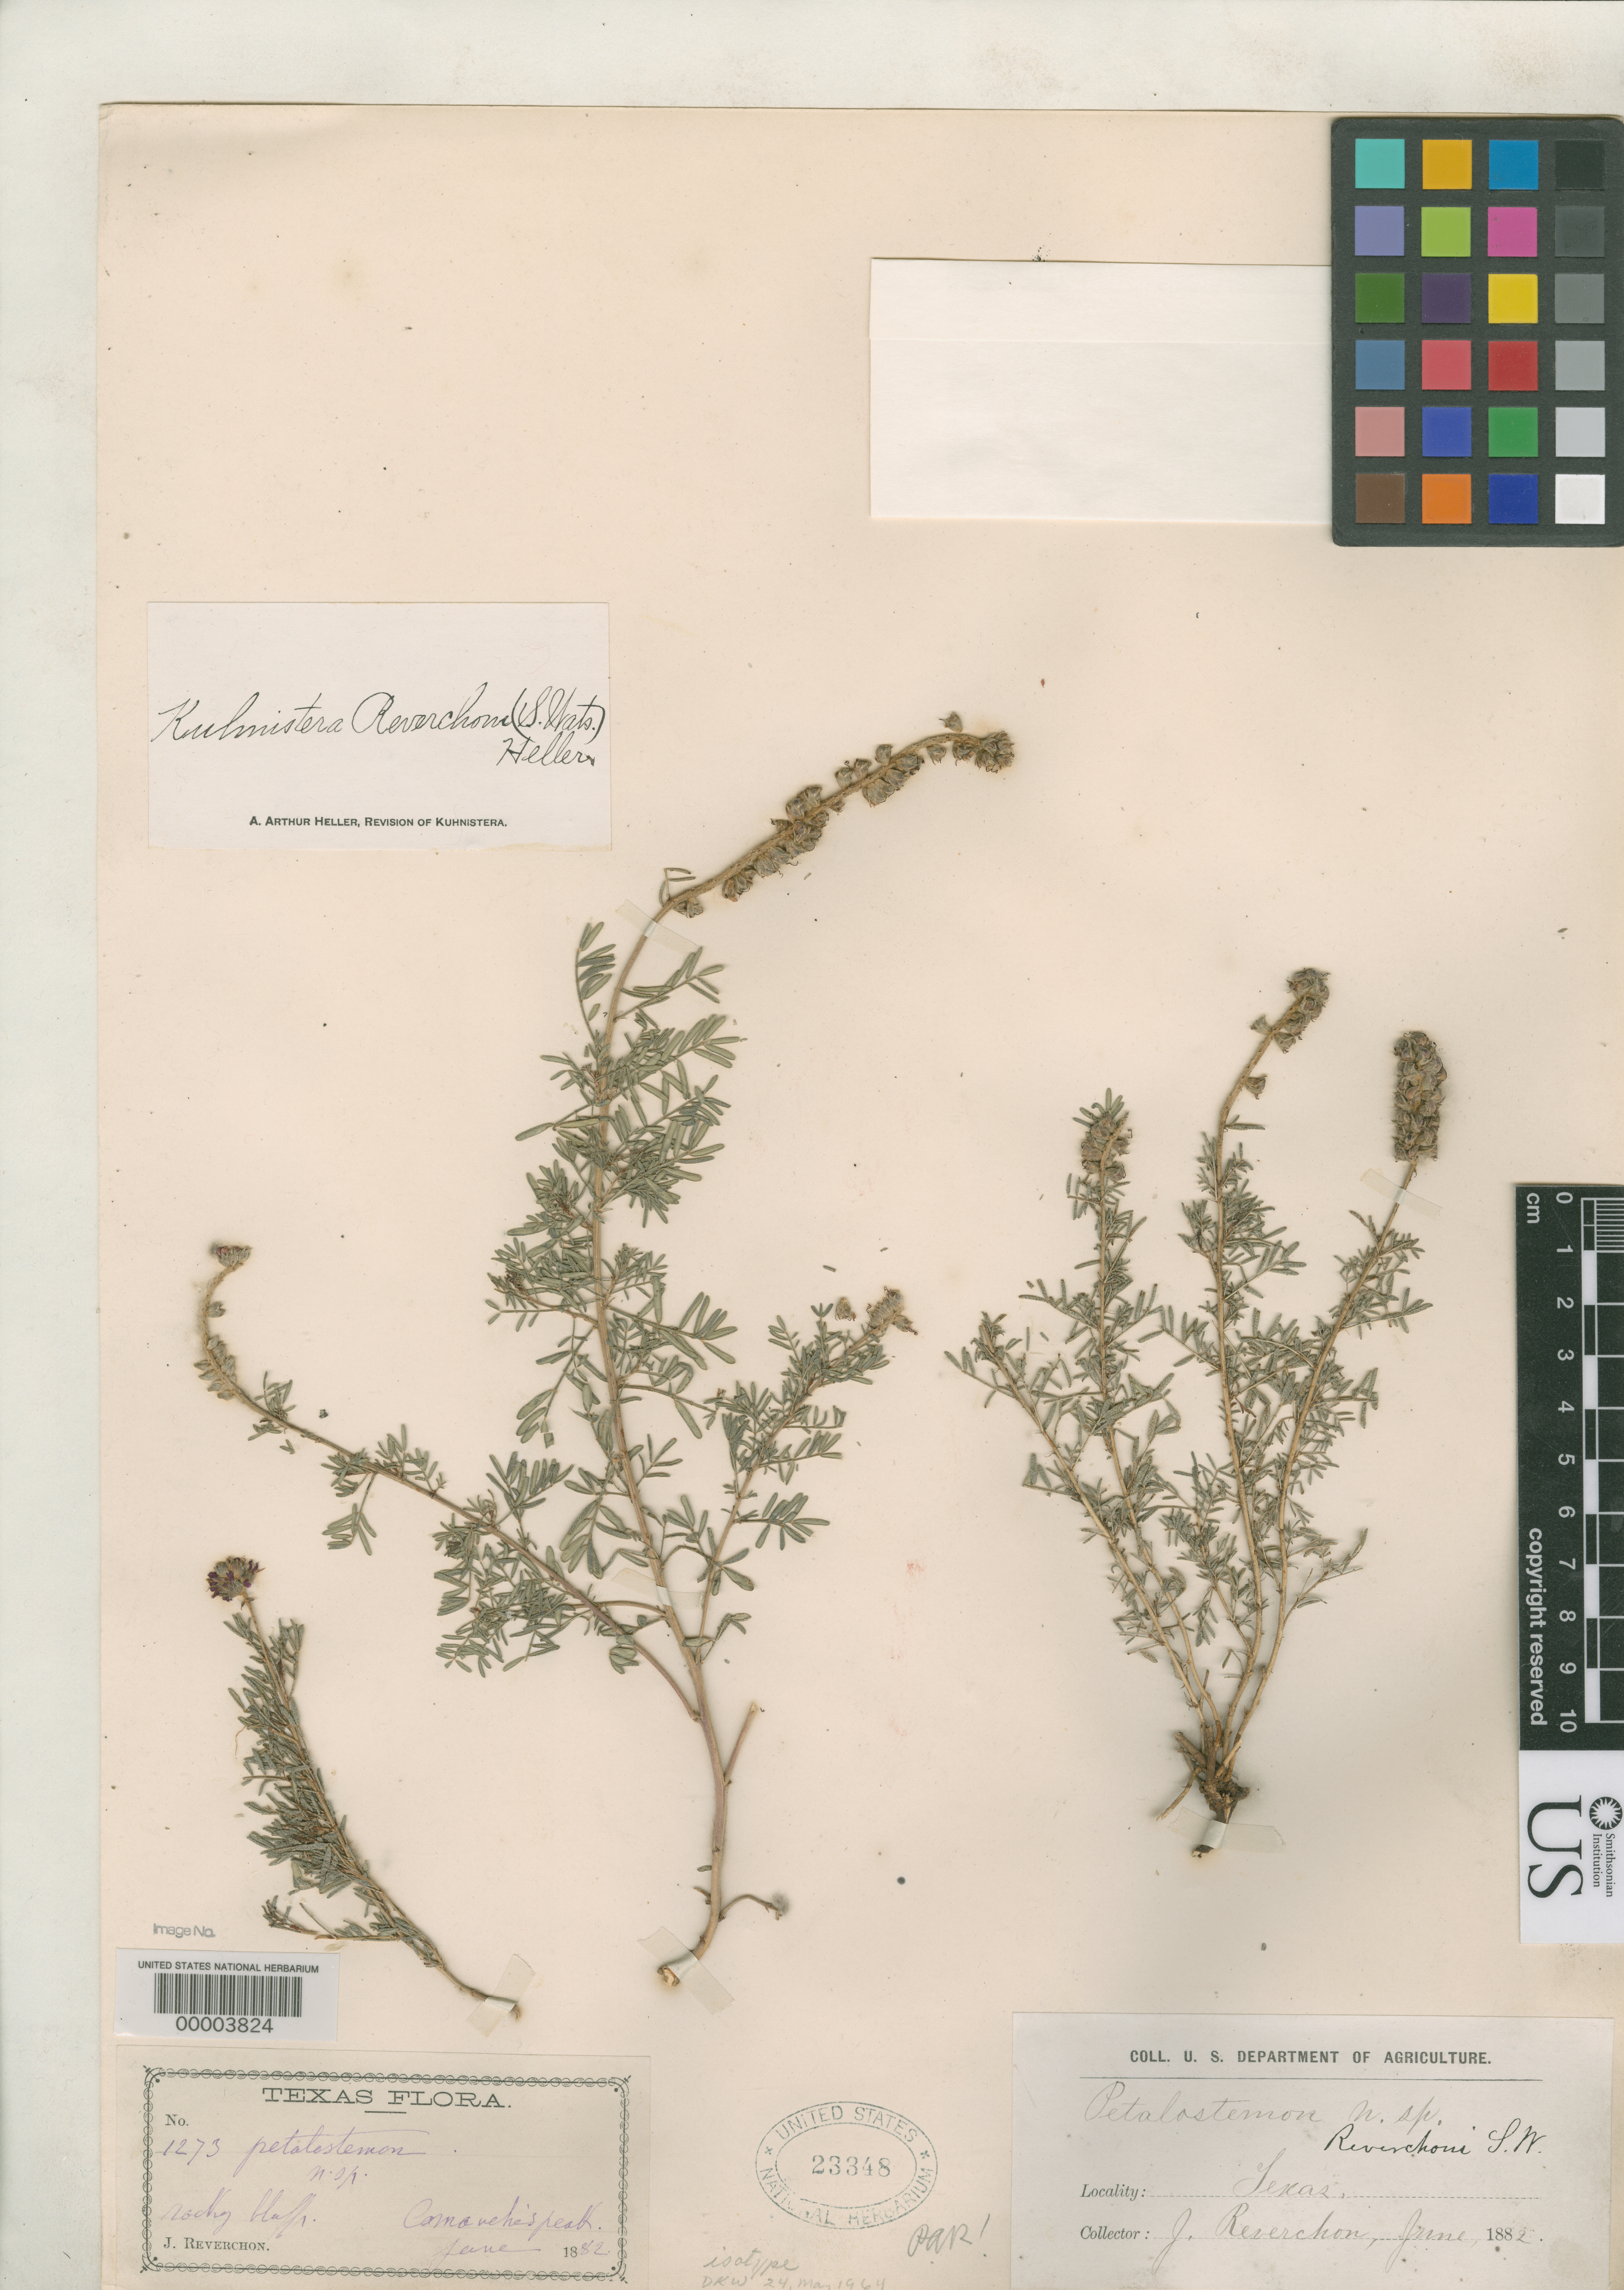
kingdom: Plantae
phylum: Tracheophyta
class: Magnoliopsida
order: Fabales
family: Fabaceae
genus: Petalostemon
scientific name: Petalostemon reverchonii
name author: S. Watson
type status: Possible Type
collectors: J. Reverchon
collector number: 1273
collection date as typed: Jun 1882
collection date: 1882-06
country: United States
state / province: Texas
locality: Comanche Peak.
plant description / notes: Protologue cites no. 36, but collection locality & date are the same.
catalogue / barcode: US 23348